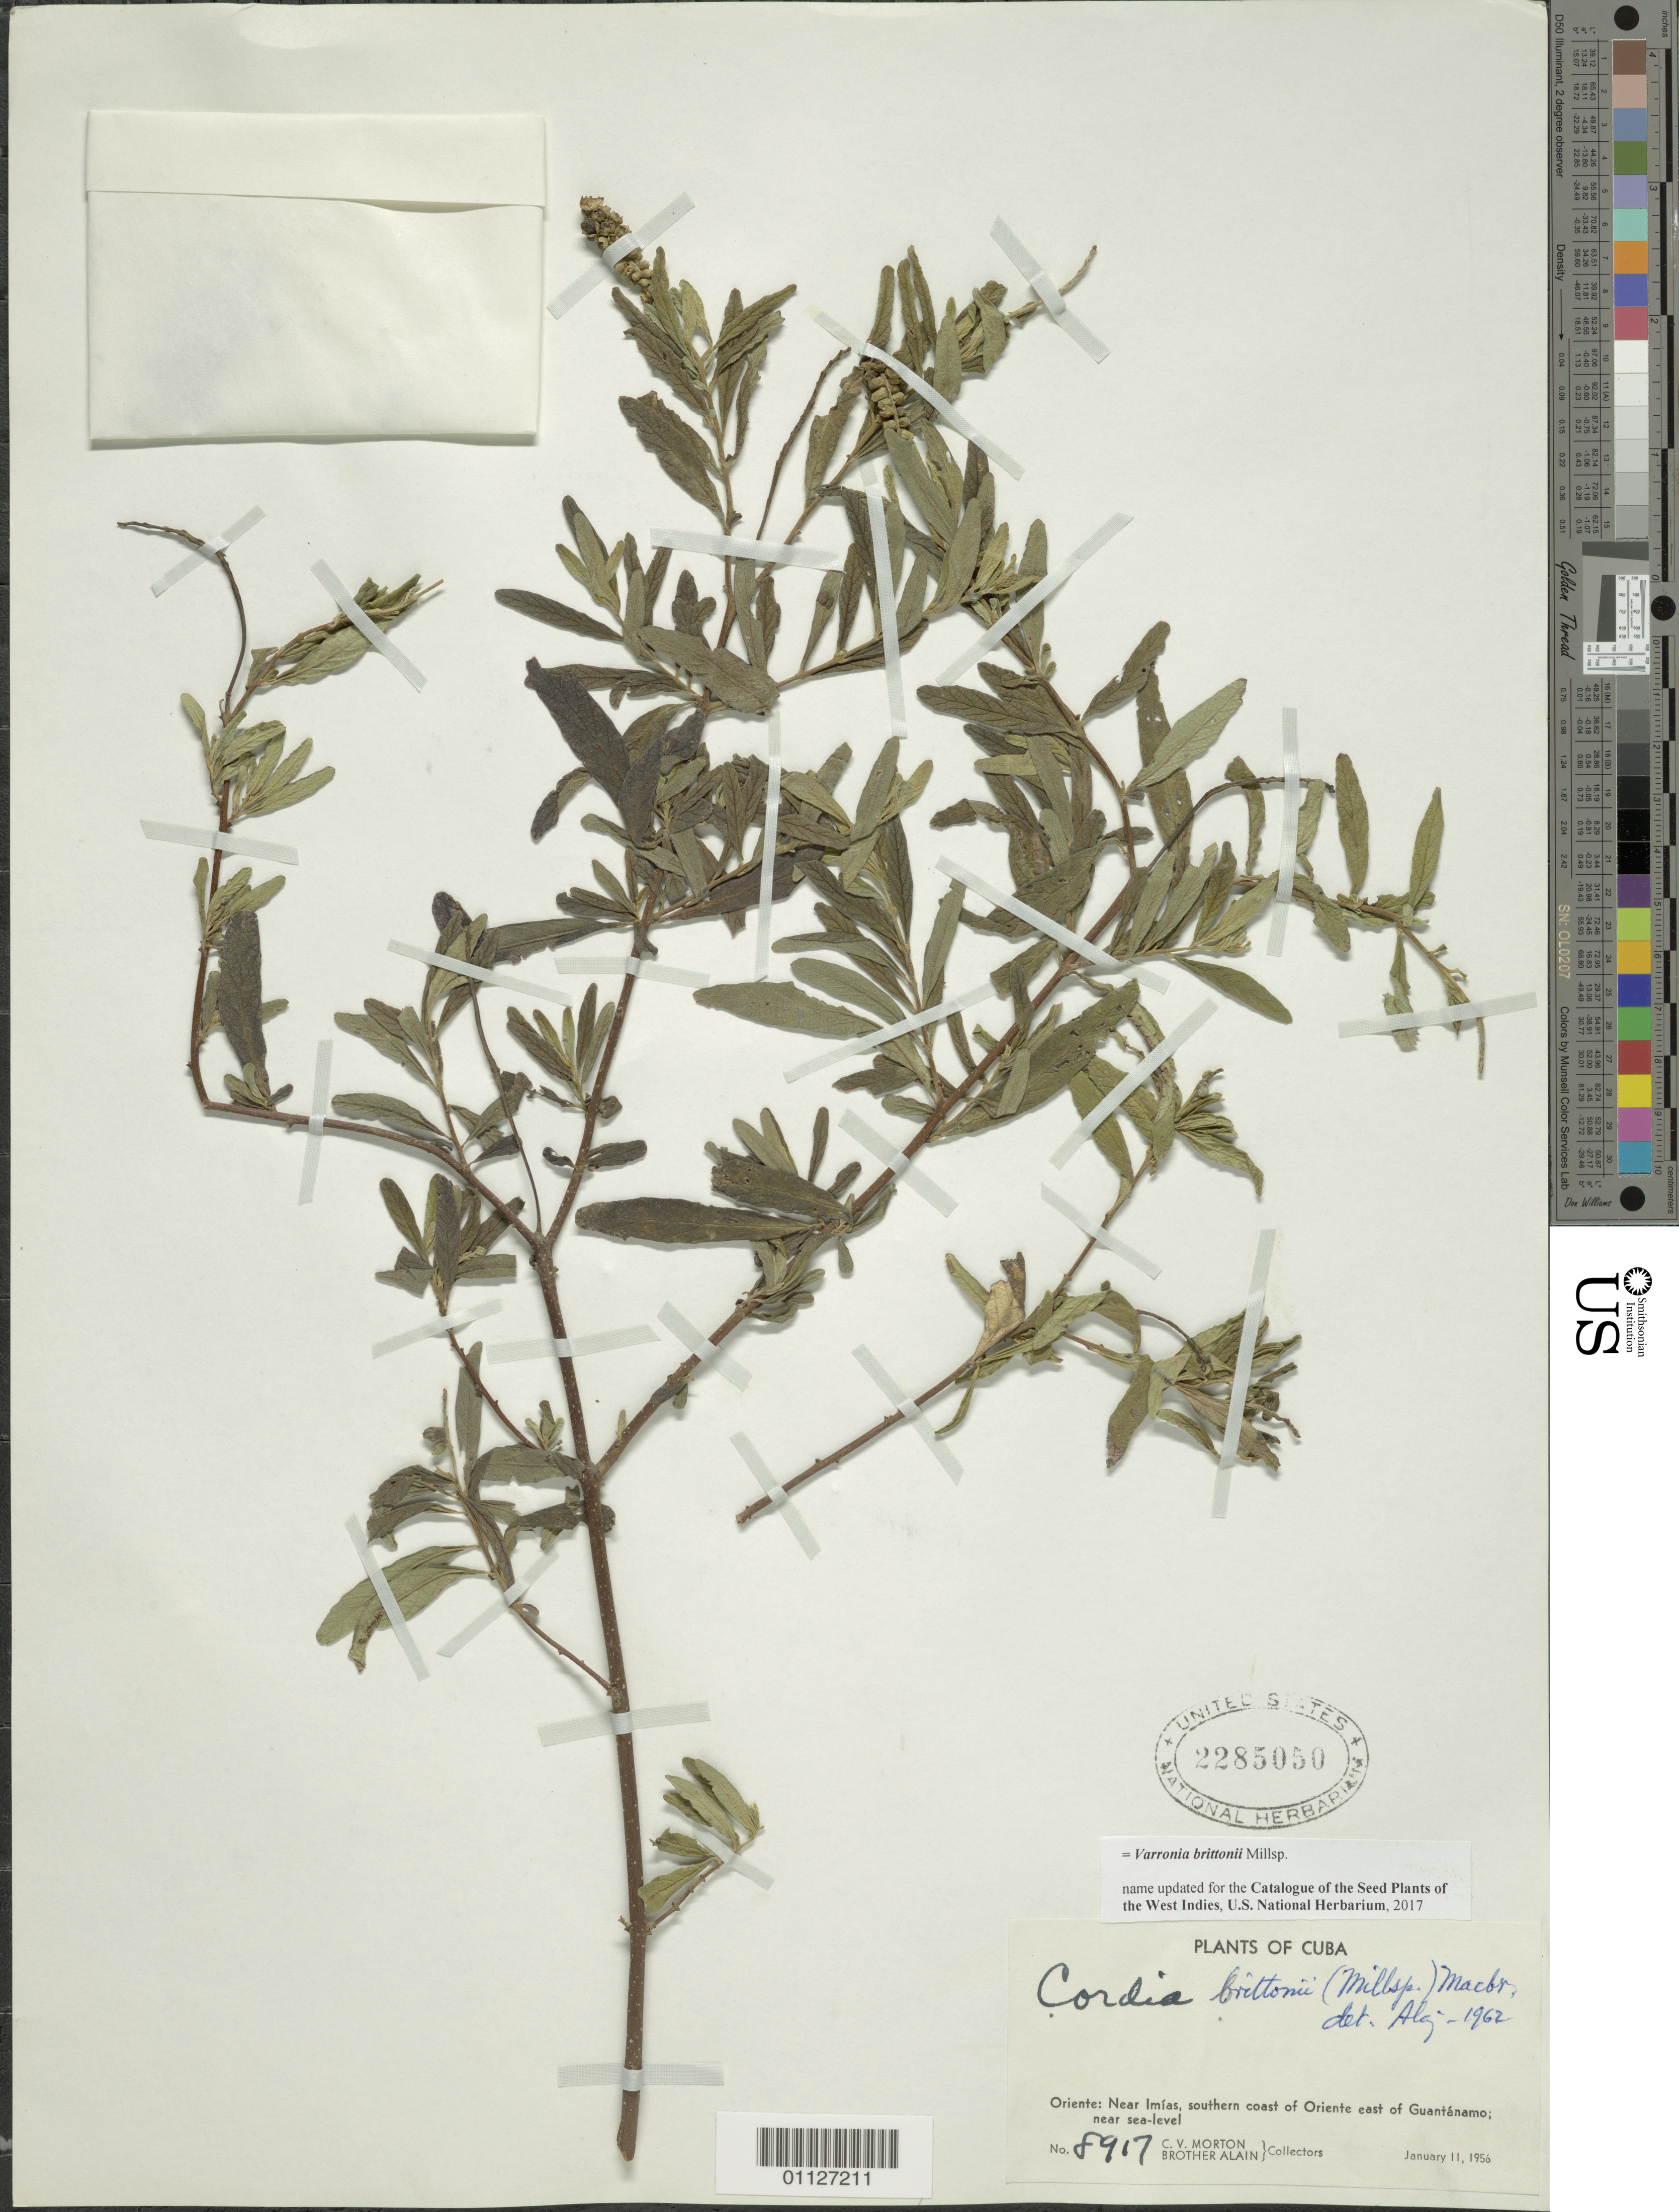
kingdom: Plantae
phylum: Tracheophyta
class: Magnoliopsida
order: Boraginales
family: Cordiaceae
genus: Varronia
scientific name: Varronia brittonii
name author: Millsp.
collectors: C. V. Morton & A. H. Liogier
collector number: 8917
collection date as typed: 11 Jan 1956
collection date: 1956-01-11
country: Cuba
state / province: Guantánamo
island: Cuba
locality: Near Imías, S coast of Oriente E of Guantánamo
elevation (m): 0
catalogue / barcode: US 2285050